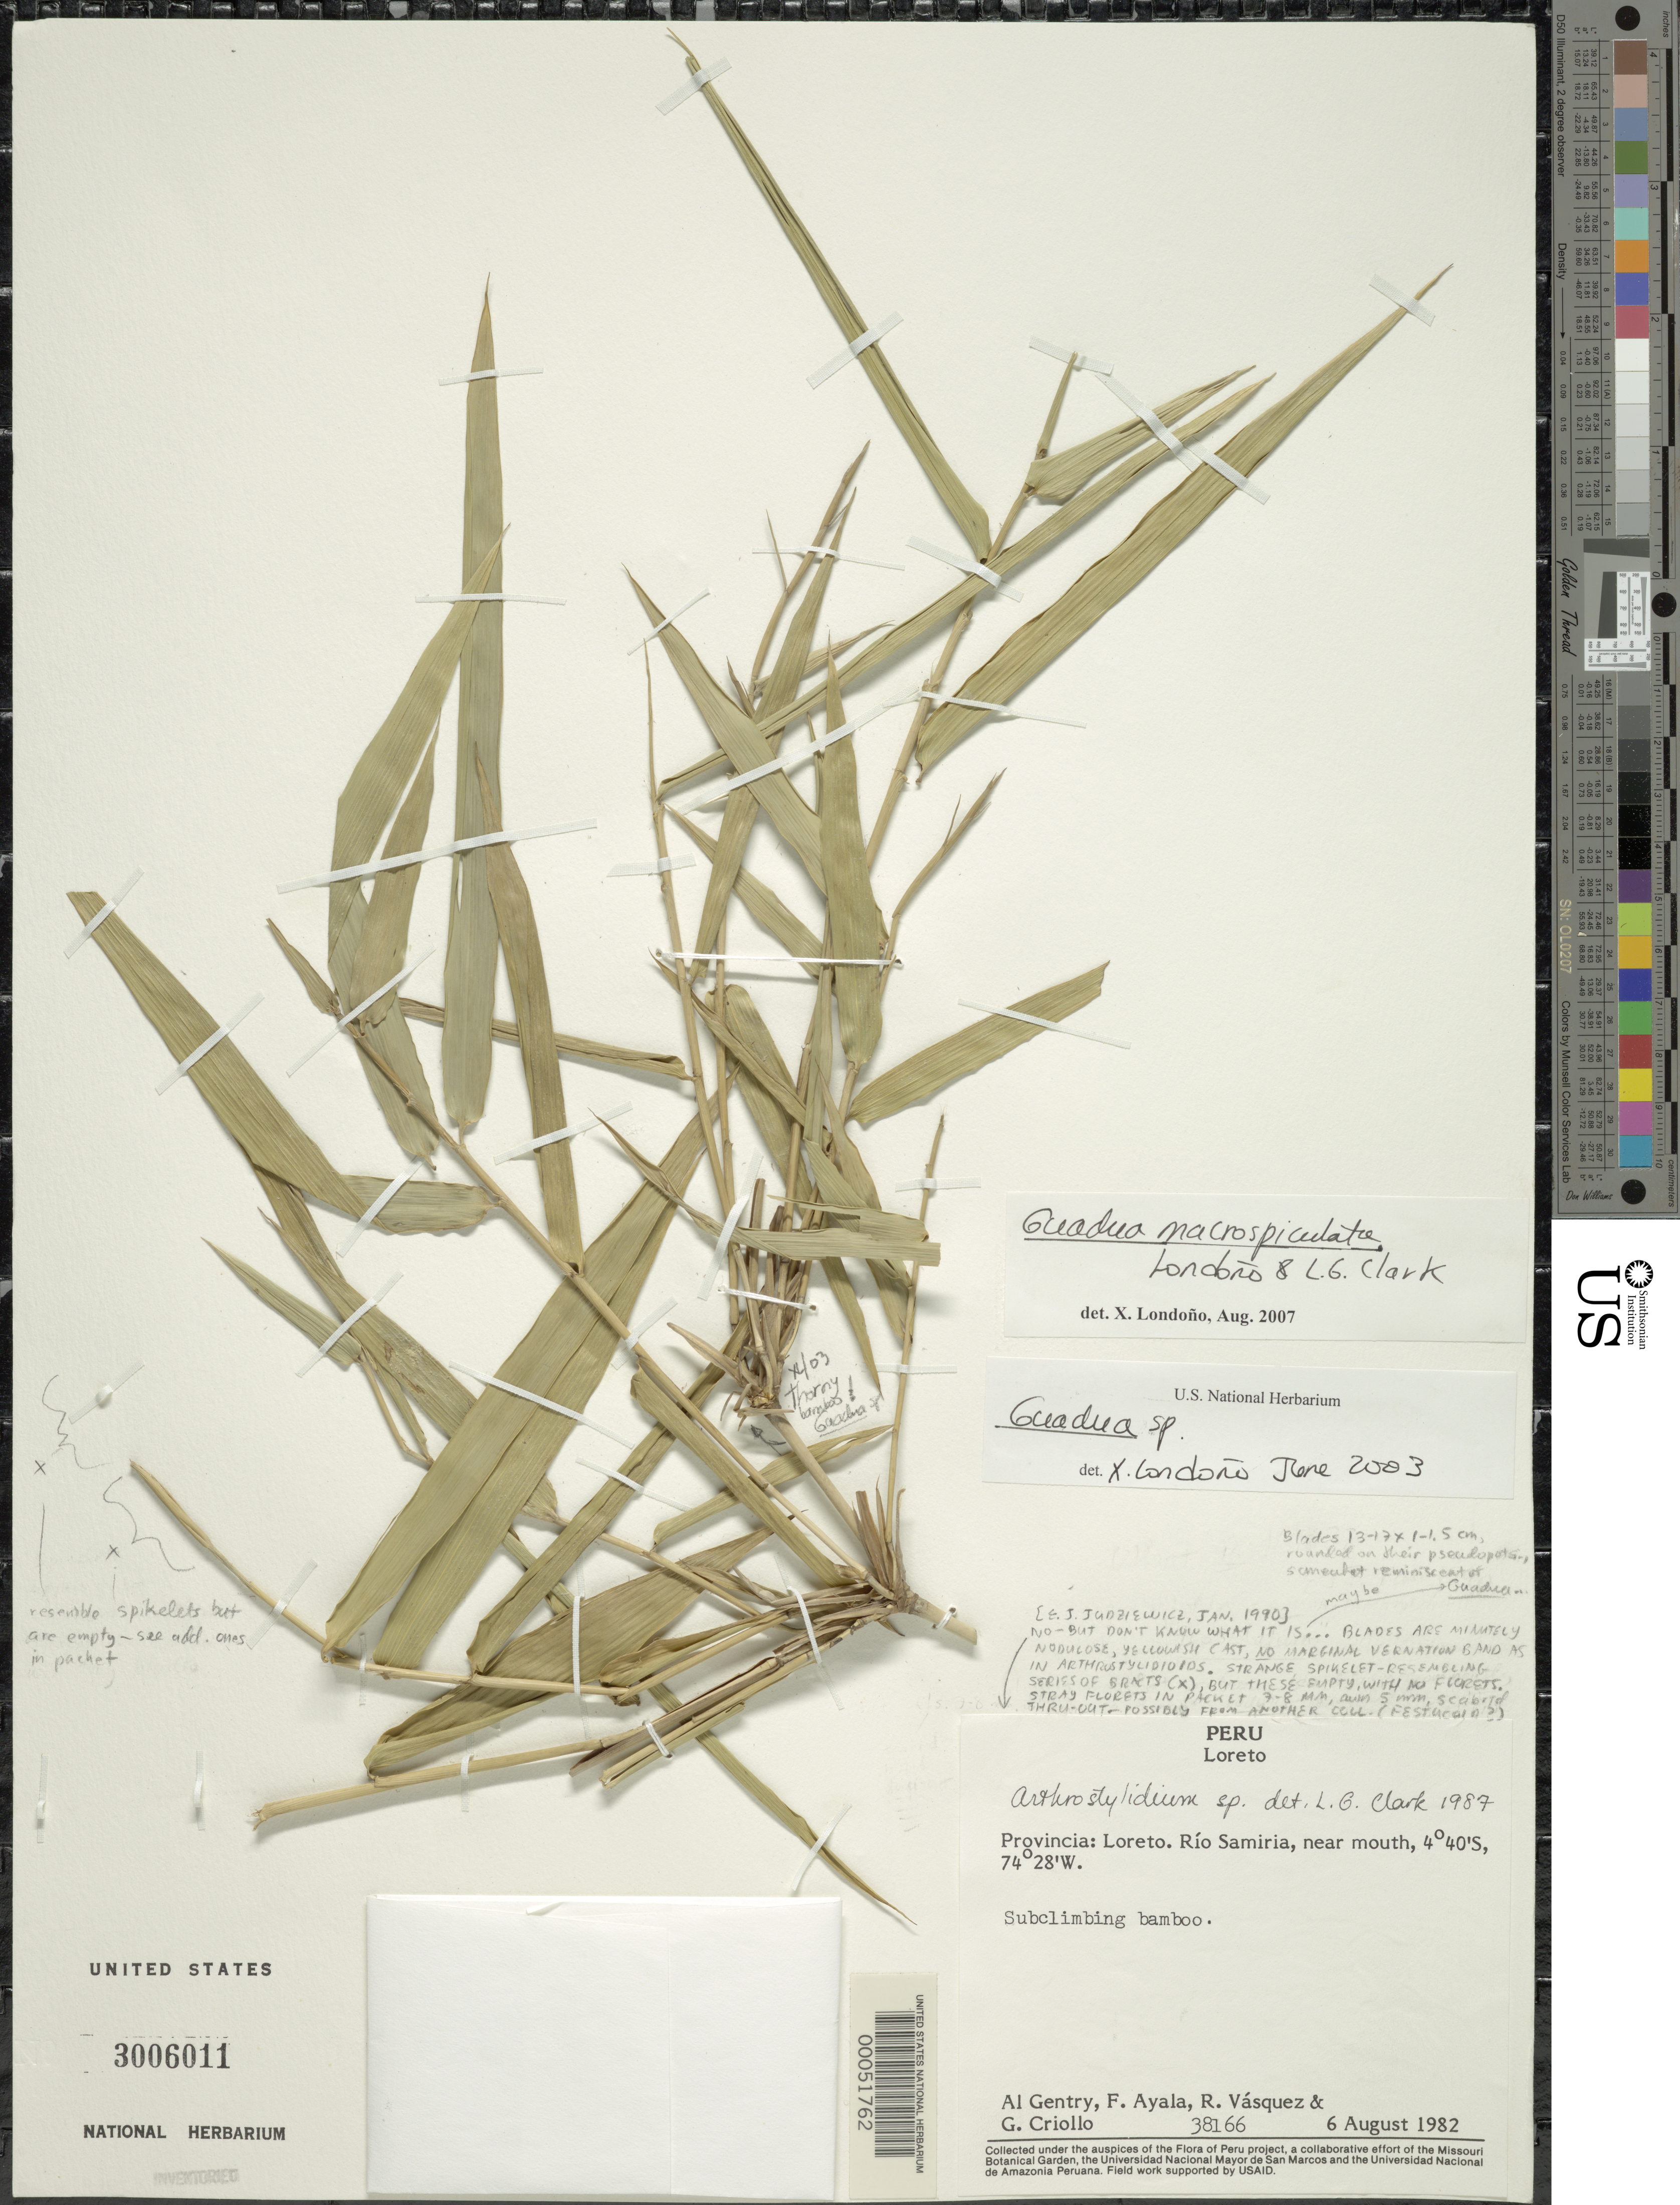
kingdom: Plantae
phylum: Tracheophyta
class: Liliopsida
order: Poales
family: Poaceae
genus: Guadua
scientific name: Guadua macrospiculata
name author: Londoño & L.G. Clark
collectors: A. H. Gentry, F. Ayala F., R. Vásquez M. & G. Criollo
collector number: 38166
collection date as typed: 06 Aug 1982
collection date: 1982-08-06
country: Peru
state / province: Loreto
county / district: Loreto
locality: Rio Samiria, near mouth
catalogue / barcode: US 3006011